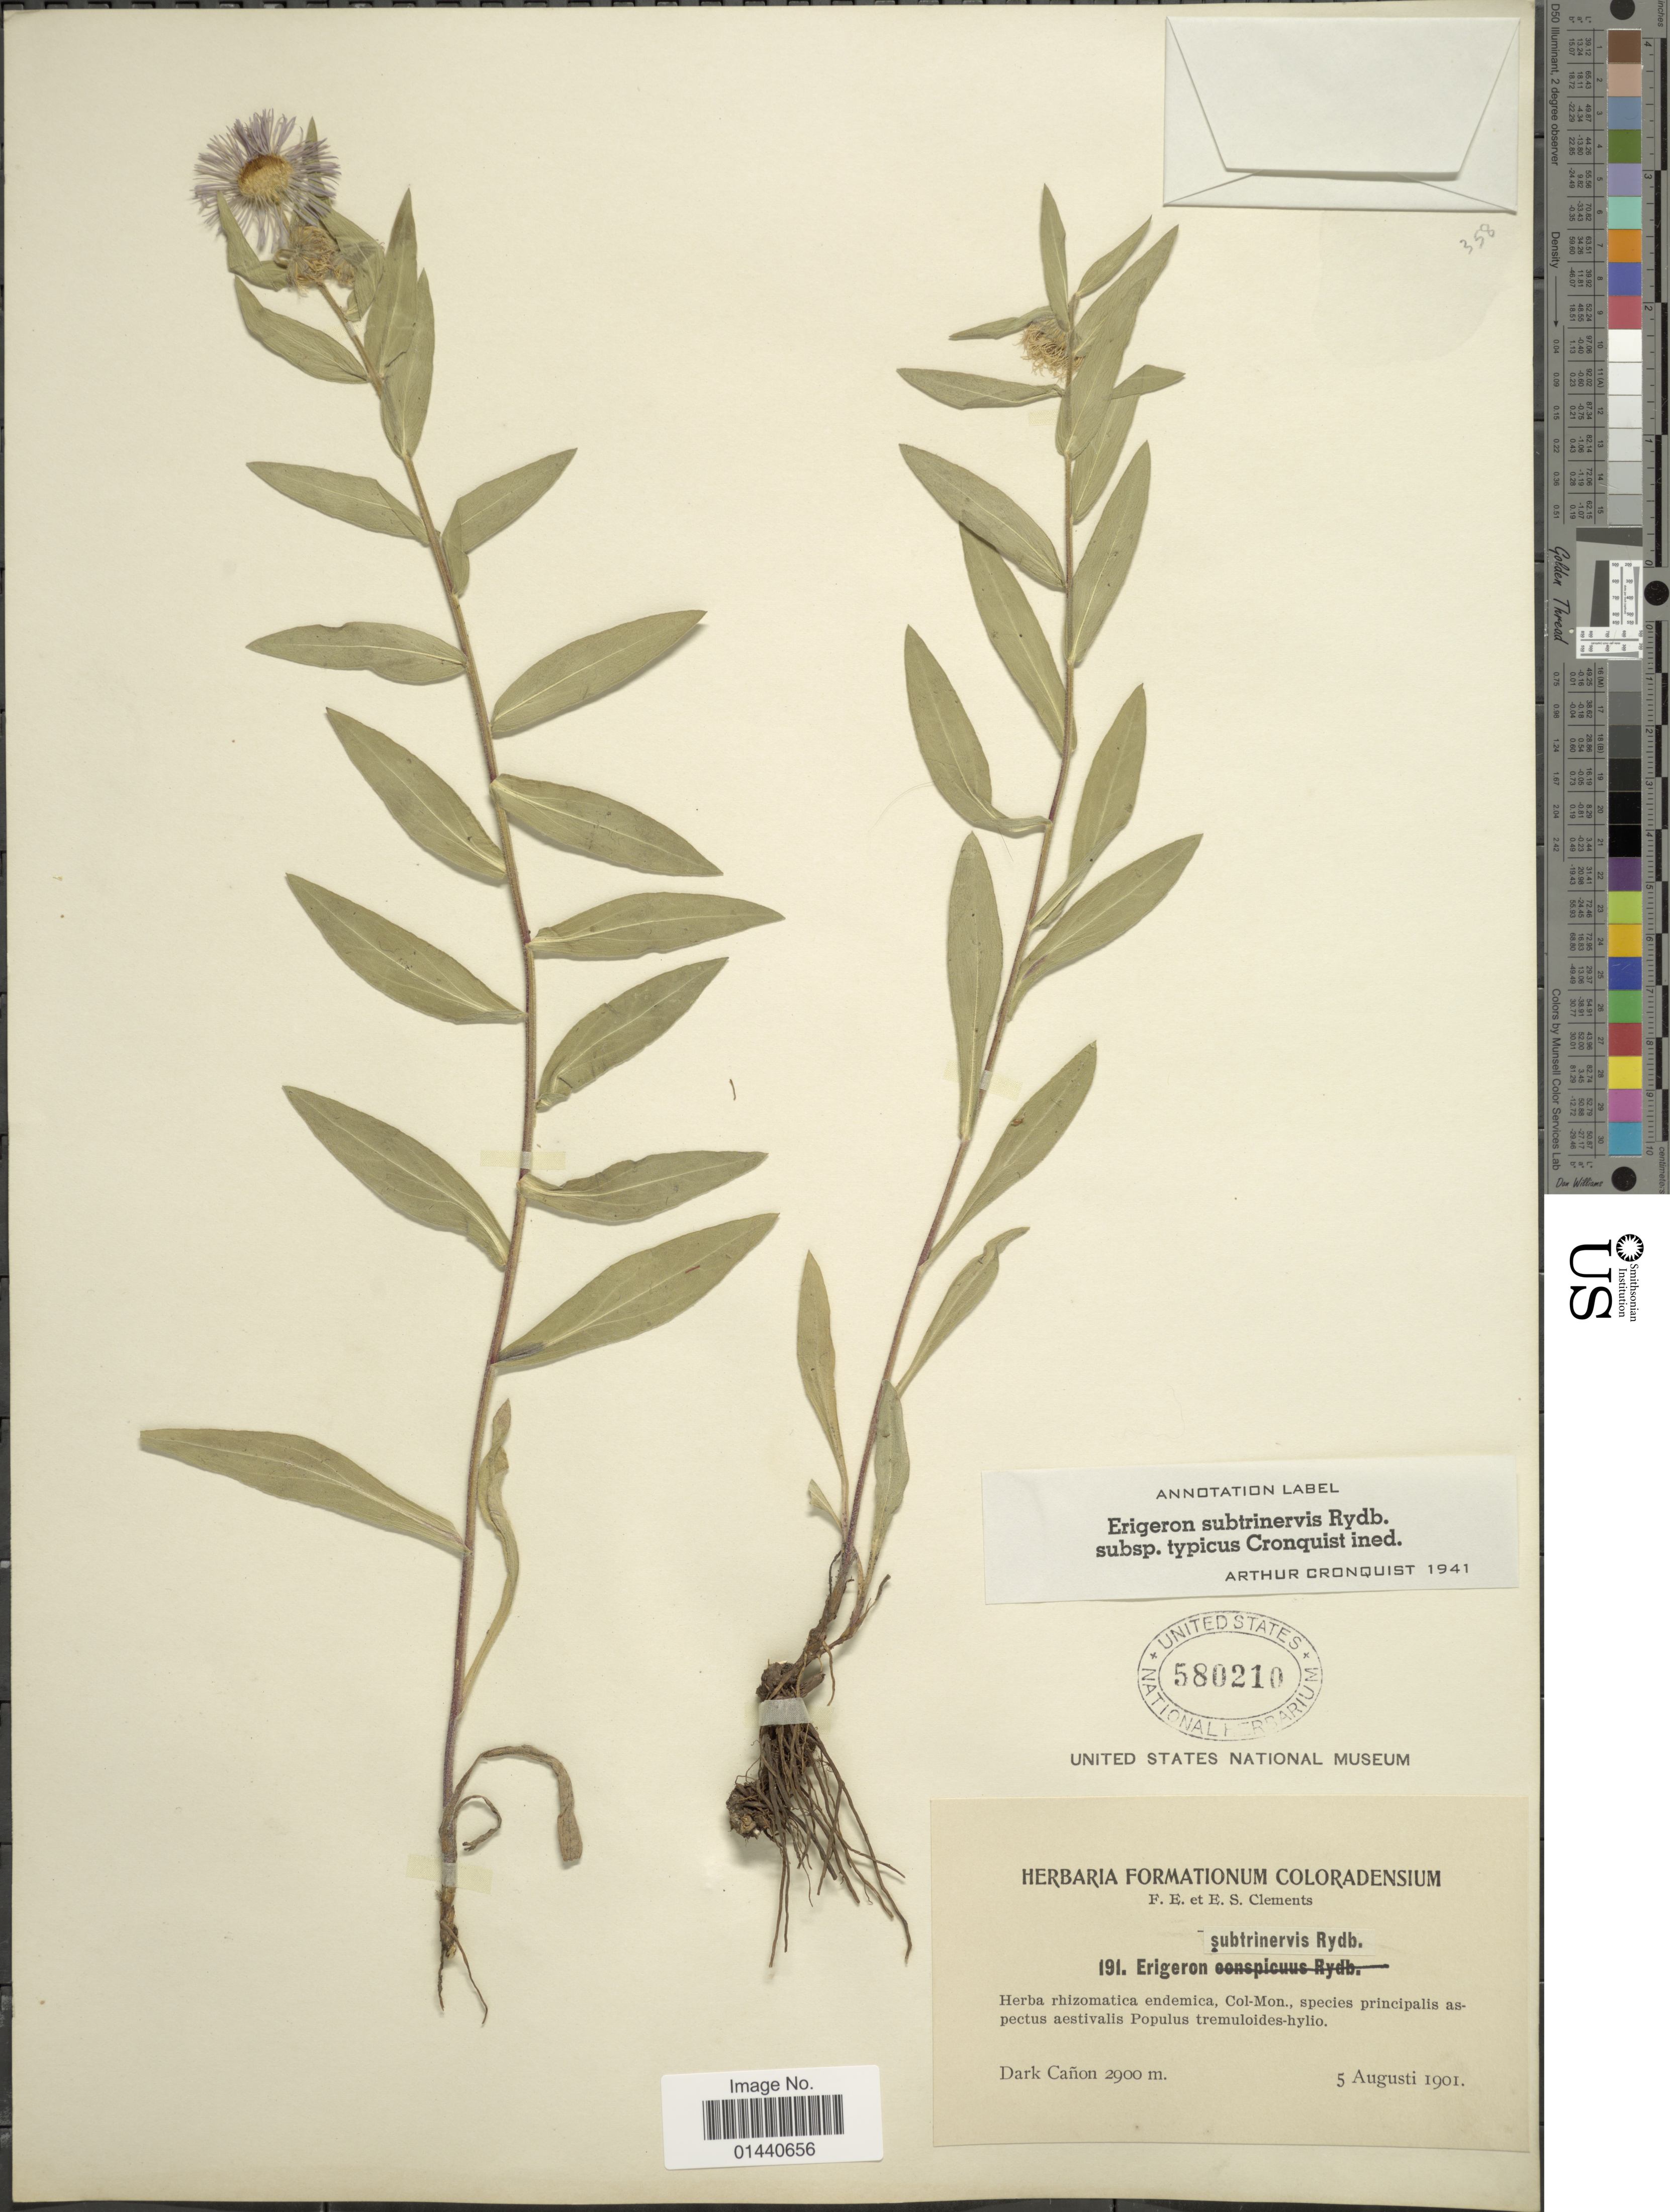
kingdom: Plantae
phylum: Tracheophyta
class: Magnoliopsida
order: Asterales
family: Asteraceae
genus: Erigeron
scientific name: Erigeron subtrinervis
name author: Rydb. ex Porter & Britton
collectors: F. E. Clements & E. S. Clements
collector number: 191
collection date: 1901-08-05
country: United States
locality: Col-Mon. Dark Canon.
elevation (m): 2900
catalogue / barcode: US 580210